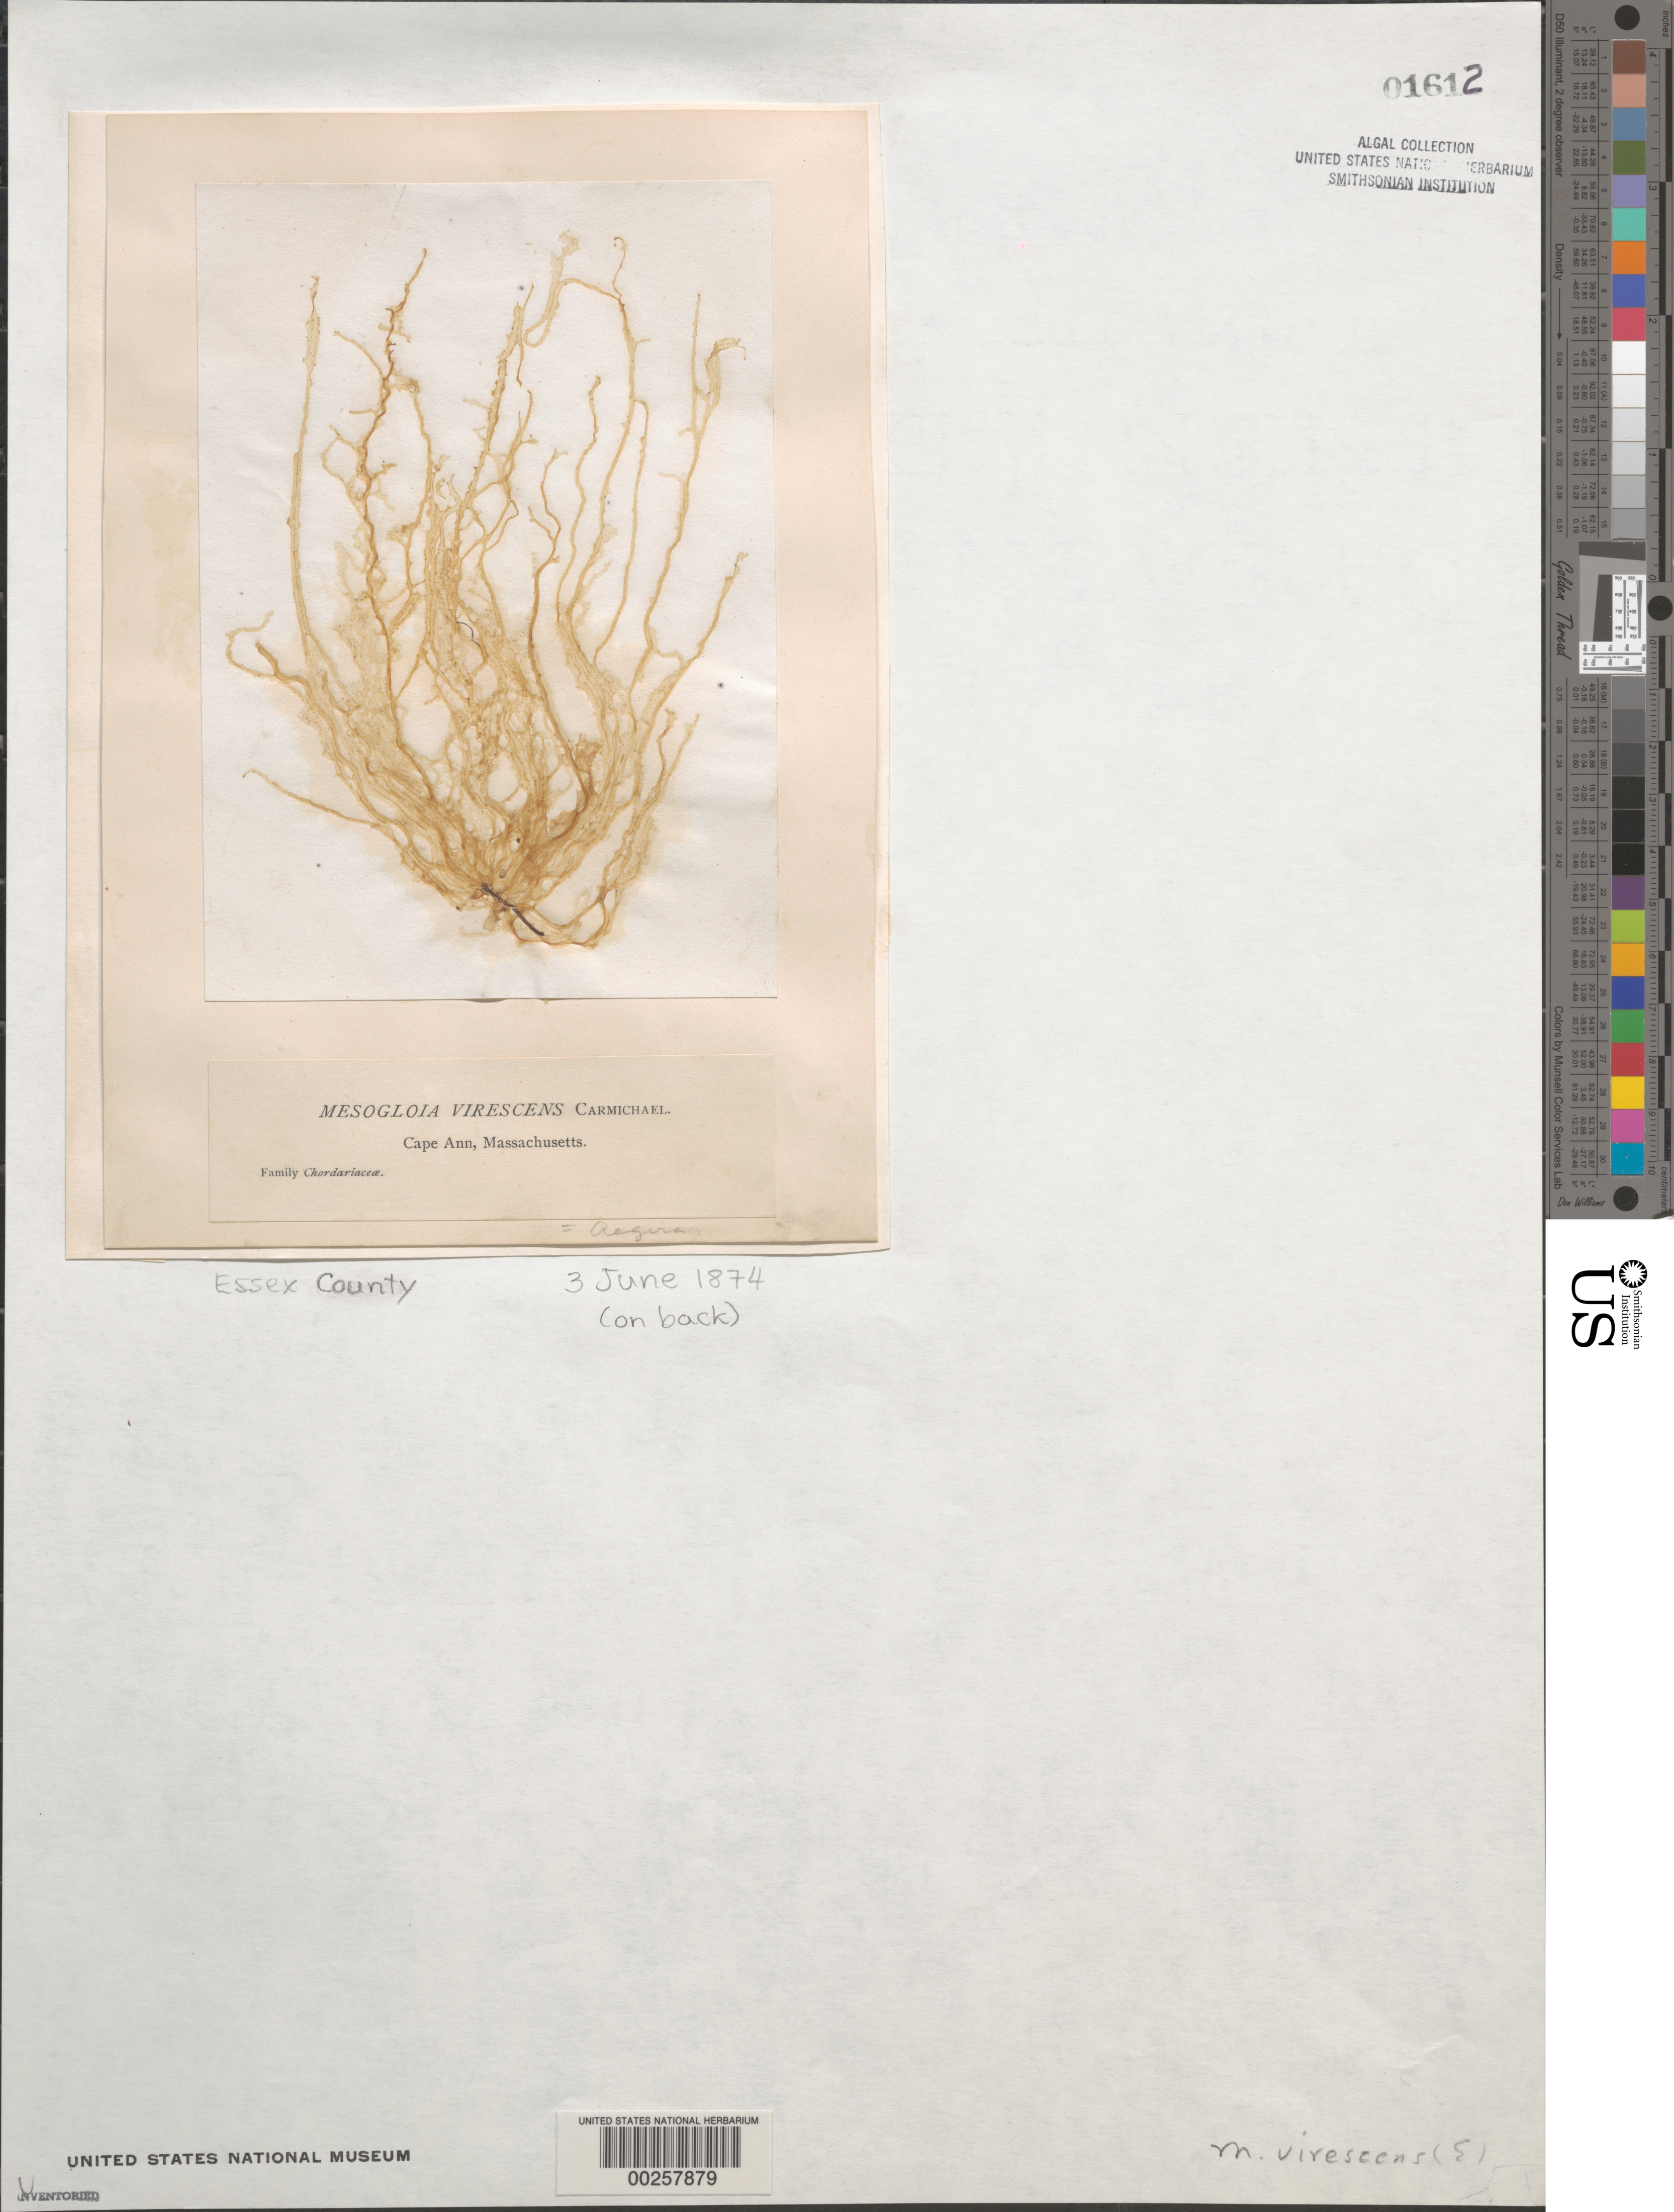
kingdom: Chromista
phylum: Ochrophyta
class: Phaeophyceae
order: Ectocarpales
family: Chordariaceae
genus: Eudesme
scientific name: Eudesme virescens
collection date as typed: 03 Jun 1874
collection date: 1874-06-03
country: United States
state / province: Massachusetts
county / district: Essex County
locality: Cape Ann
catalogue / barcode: US 1612